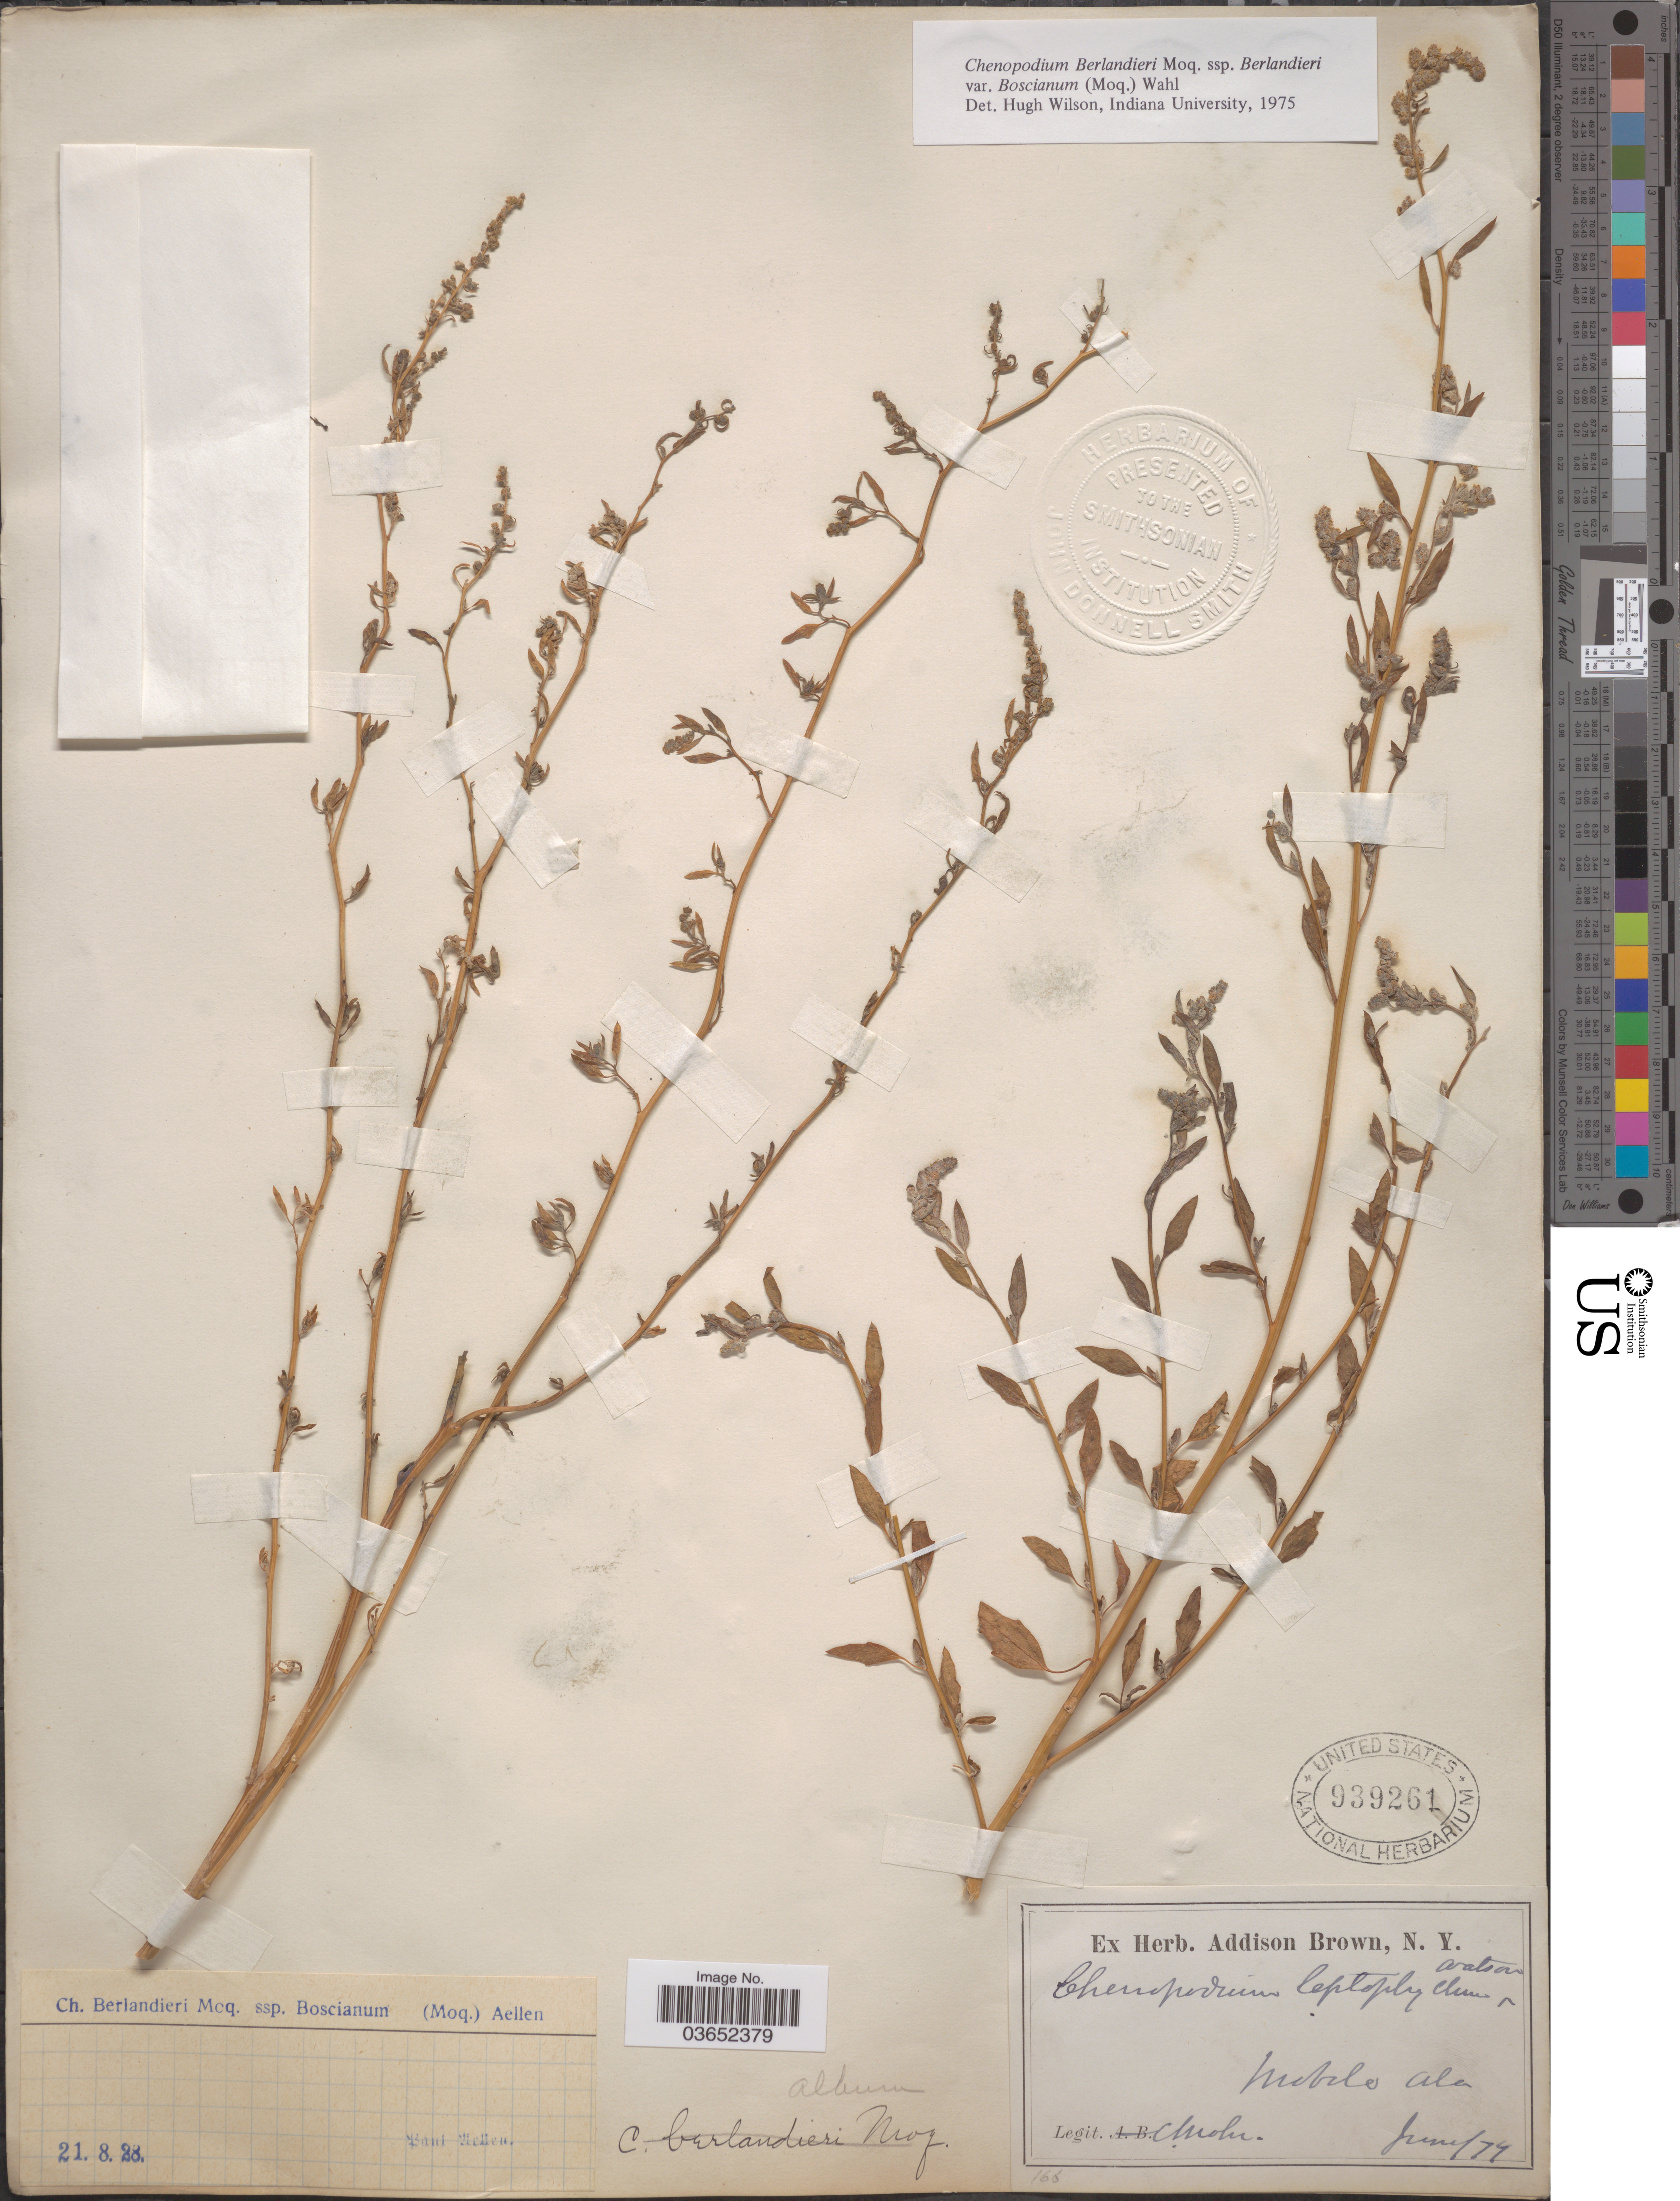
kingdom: Plantae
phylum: Tracheophyta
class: Magnoliopsida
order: Caryophyllales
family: Amaranthaceae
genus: Chenopodium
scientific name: Chenopodium berlandieri var. boscianum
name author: (Moq.) Wahl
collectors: C. T. Mohr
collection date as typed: Transcribed d/m/y: /6/74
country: United States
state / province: Alabama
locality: Mobile.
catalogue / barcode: US 939261